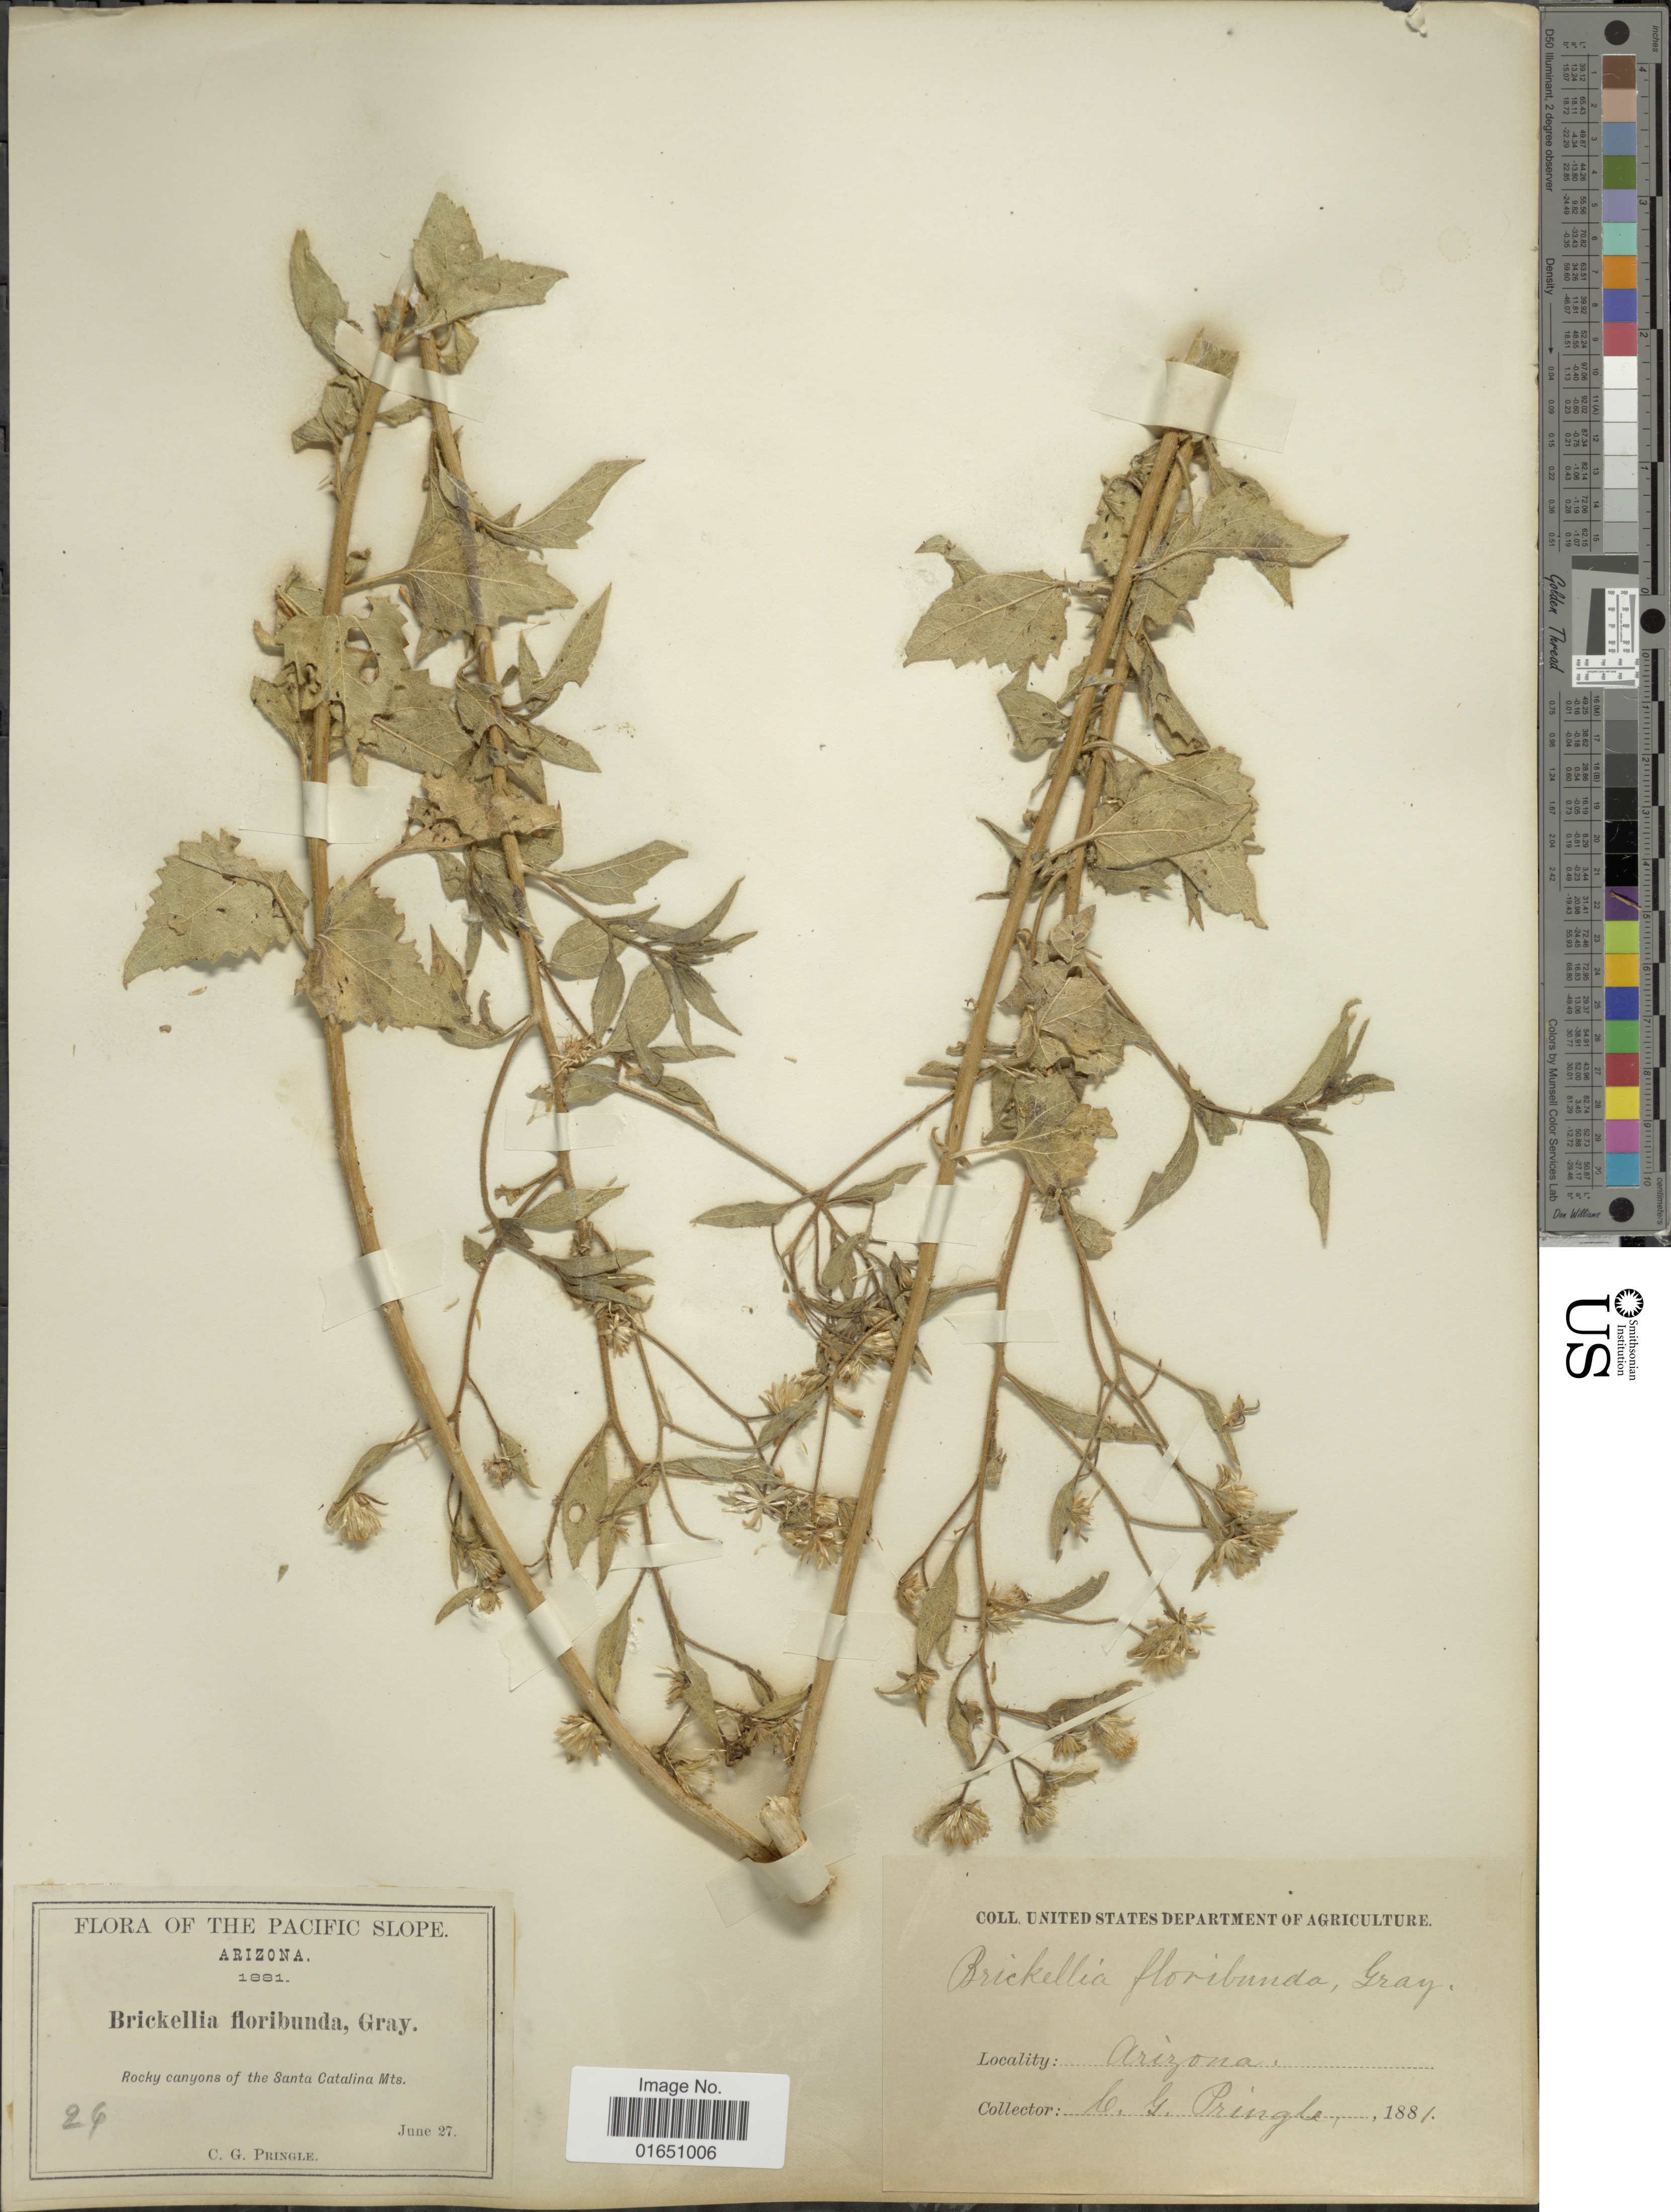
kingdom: Plantae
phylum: Tracheophyta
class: Magnoliopsida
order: Asterales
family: Asteraceae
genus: Brickellia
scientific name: Brickellia floribunda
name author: A. Gray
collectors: C. G. Pringle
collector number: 24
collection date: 1881-06-27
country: United States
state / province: Arizona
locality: The Pacific Slope. Rocky canyons of the Santa Catalina Mts.